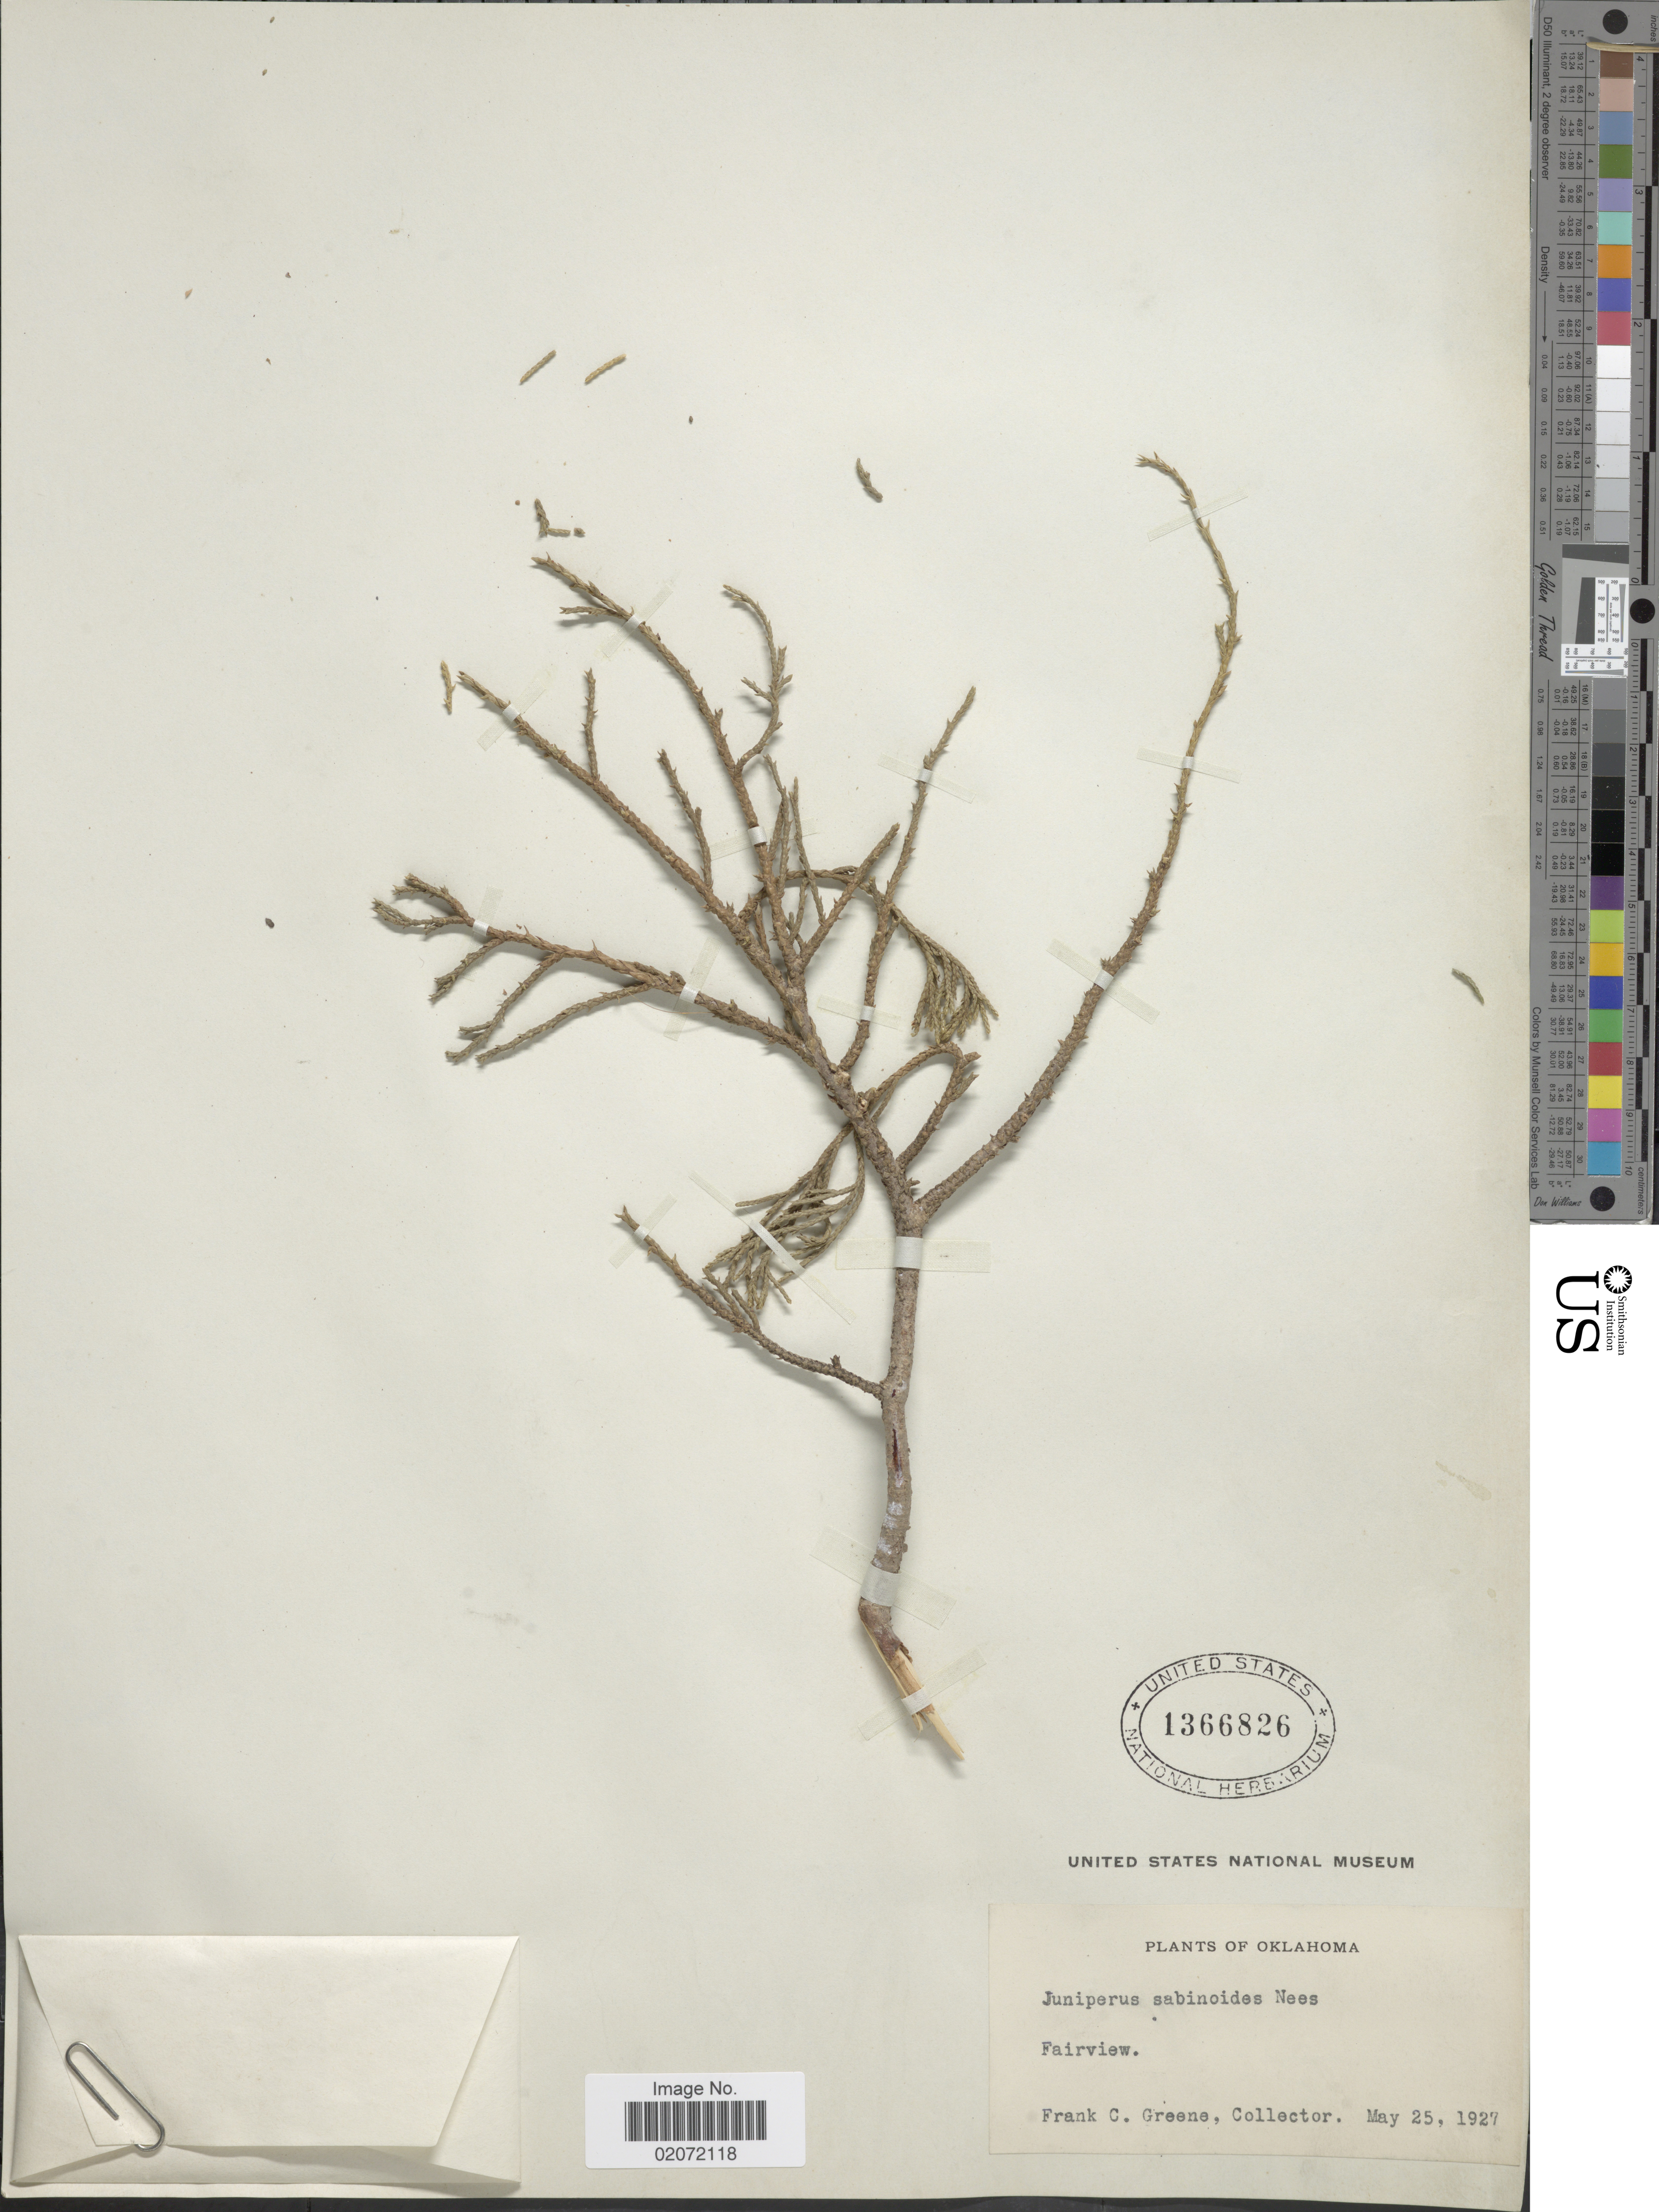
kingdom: Plantae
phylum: Tracheophyta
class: Pinopsida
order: Pinales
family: Cupressaceae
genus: Juniperus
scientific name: Juniperus virginiana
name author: L.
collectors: F. C. Greene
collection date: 1927-05-25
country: United States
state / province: Oklahoma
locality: Oklahoma, Fairview.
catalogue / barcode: US 1366826